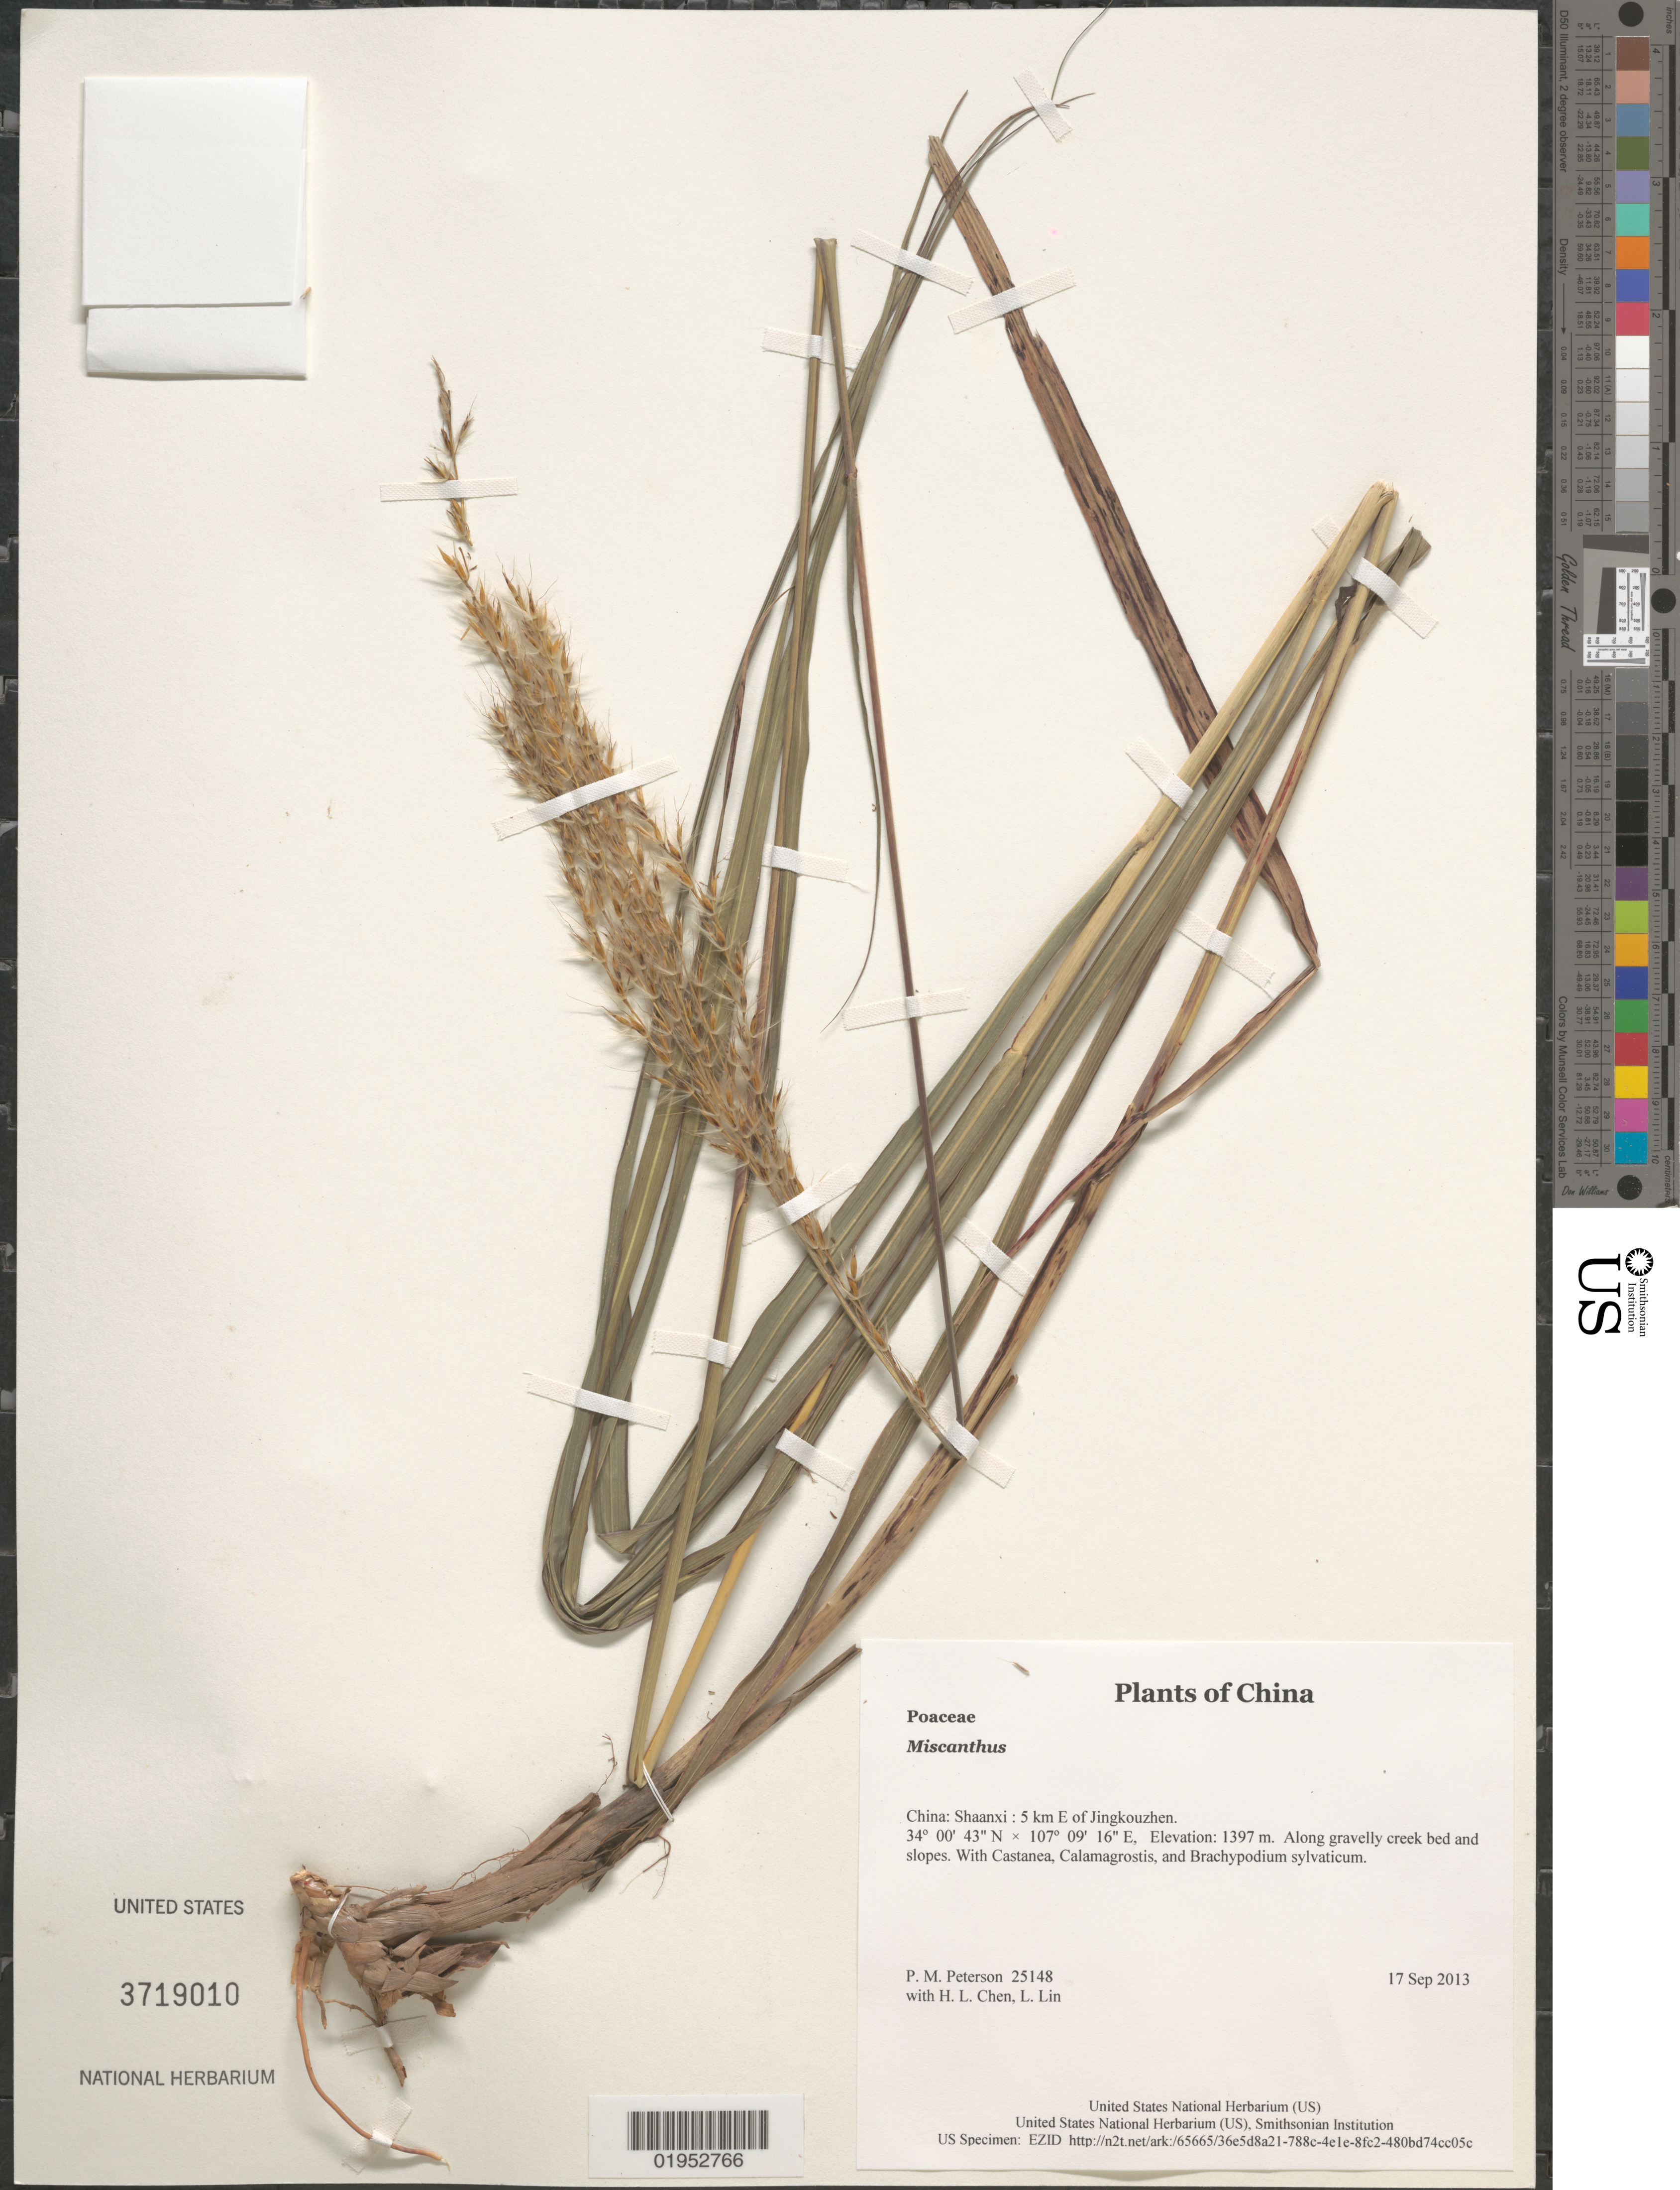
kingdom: Plantae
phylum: Tracheophyta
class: Liliopsida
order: Poales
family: Poaceae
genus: Miscanthus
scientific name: Miscanthus sp.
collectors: P. M. Peterson, H. L. Chen & L. Lin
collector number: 25148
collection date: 2013-09-17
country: China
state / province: Shaanxi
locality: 5 km E of Jingkouzhen.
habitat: Along gravelly creek bed and slopes.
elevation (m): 1397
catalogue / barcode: US 3719010